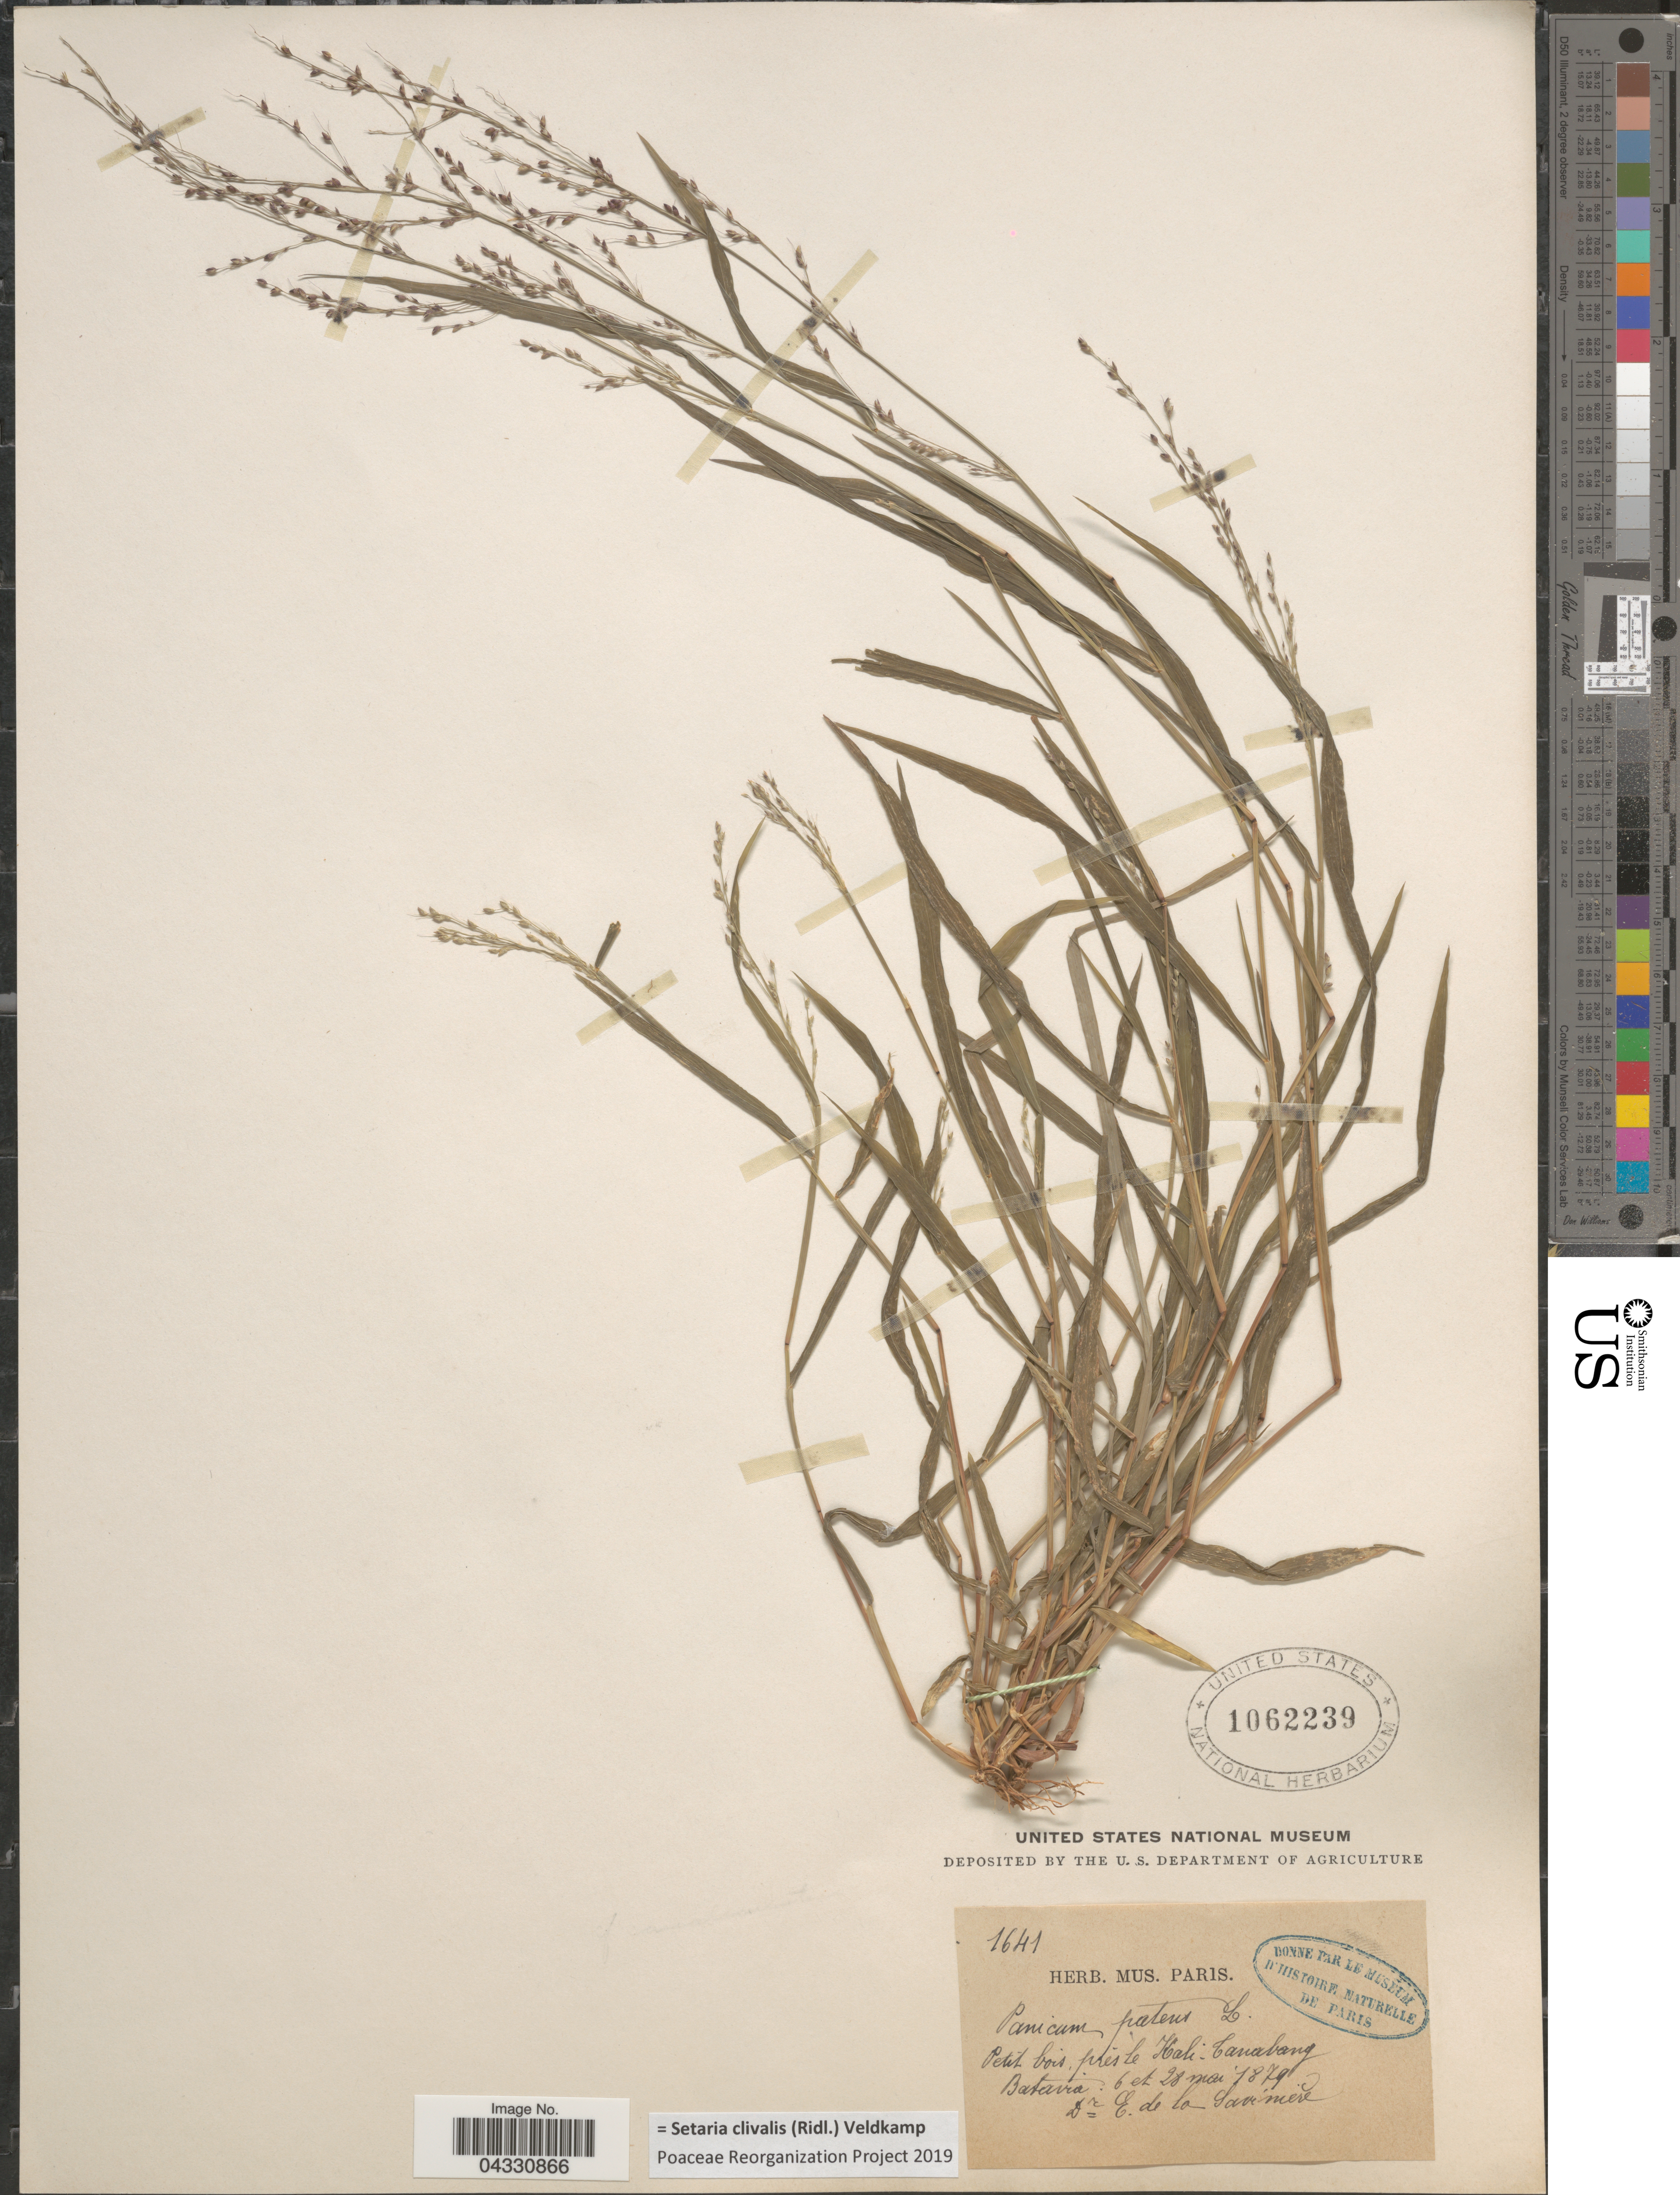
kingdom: Plantae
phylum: Tracheophyta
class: Liliopsida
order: Poales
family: Poaceae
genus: Setaria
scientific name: Setaria clivalis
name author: (Ridl.) Veldkamp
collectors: E. Savinierra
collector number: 1641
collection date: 1879-05-06/1879-05-28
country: Indonesia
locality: Petit bois près le Hali-Tanabang Batavia.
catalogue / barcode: US 1062239